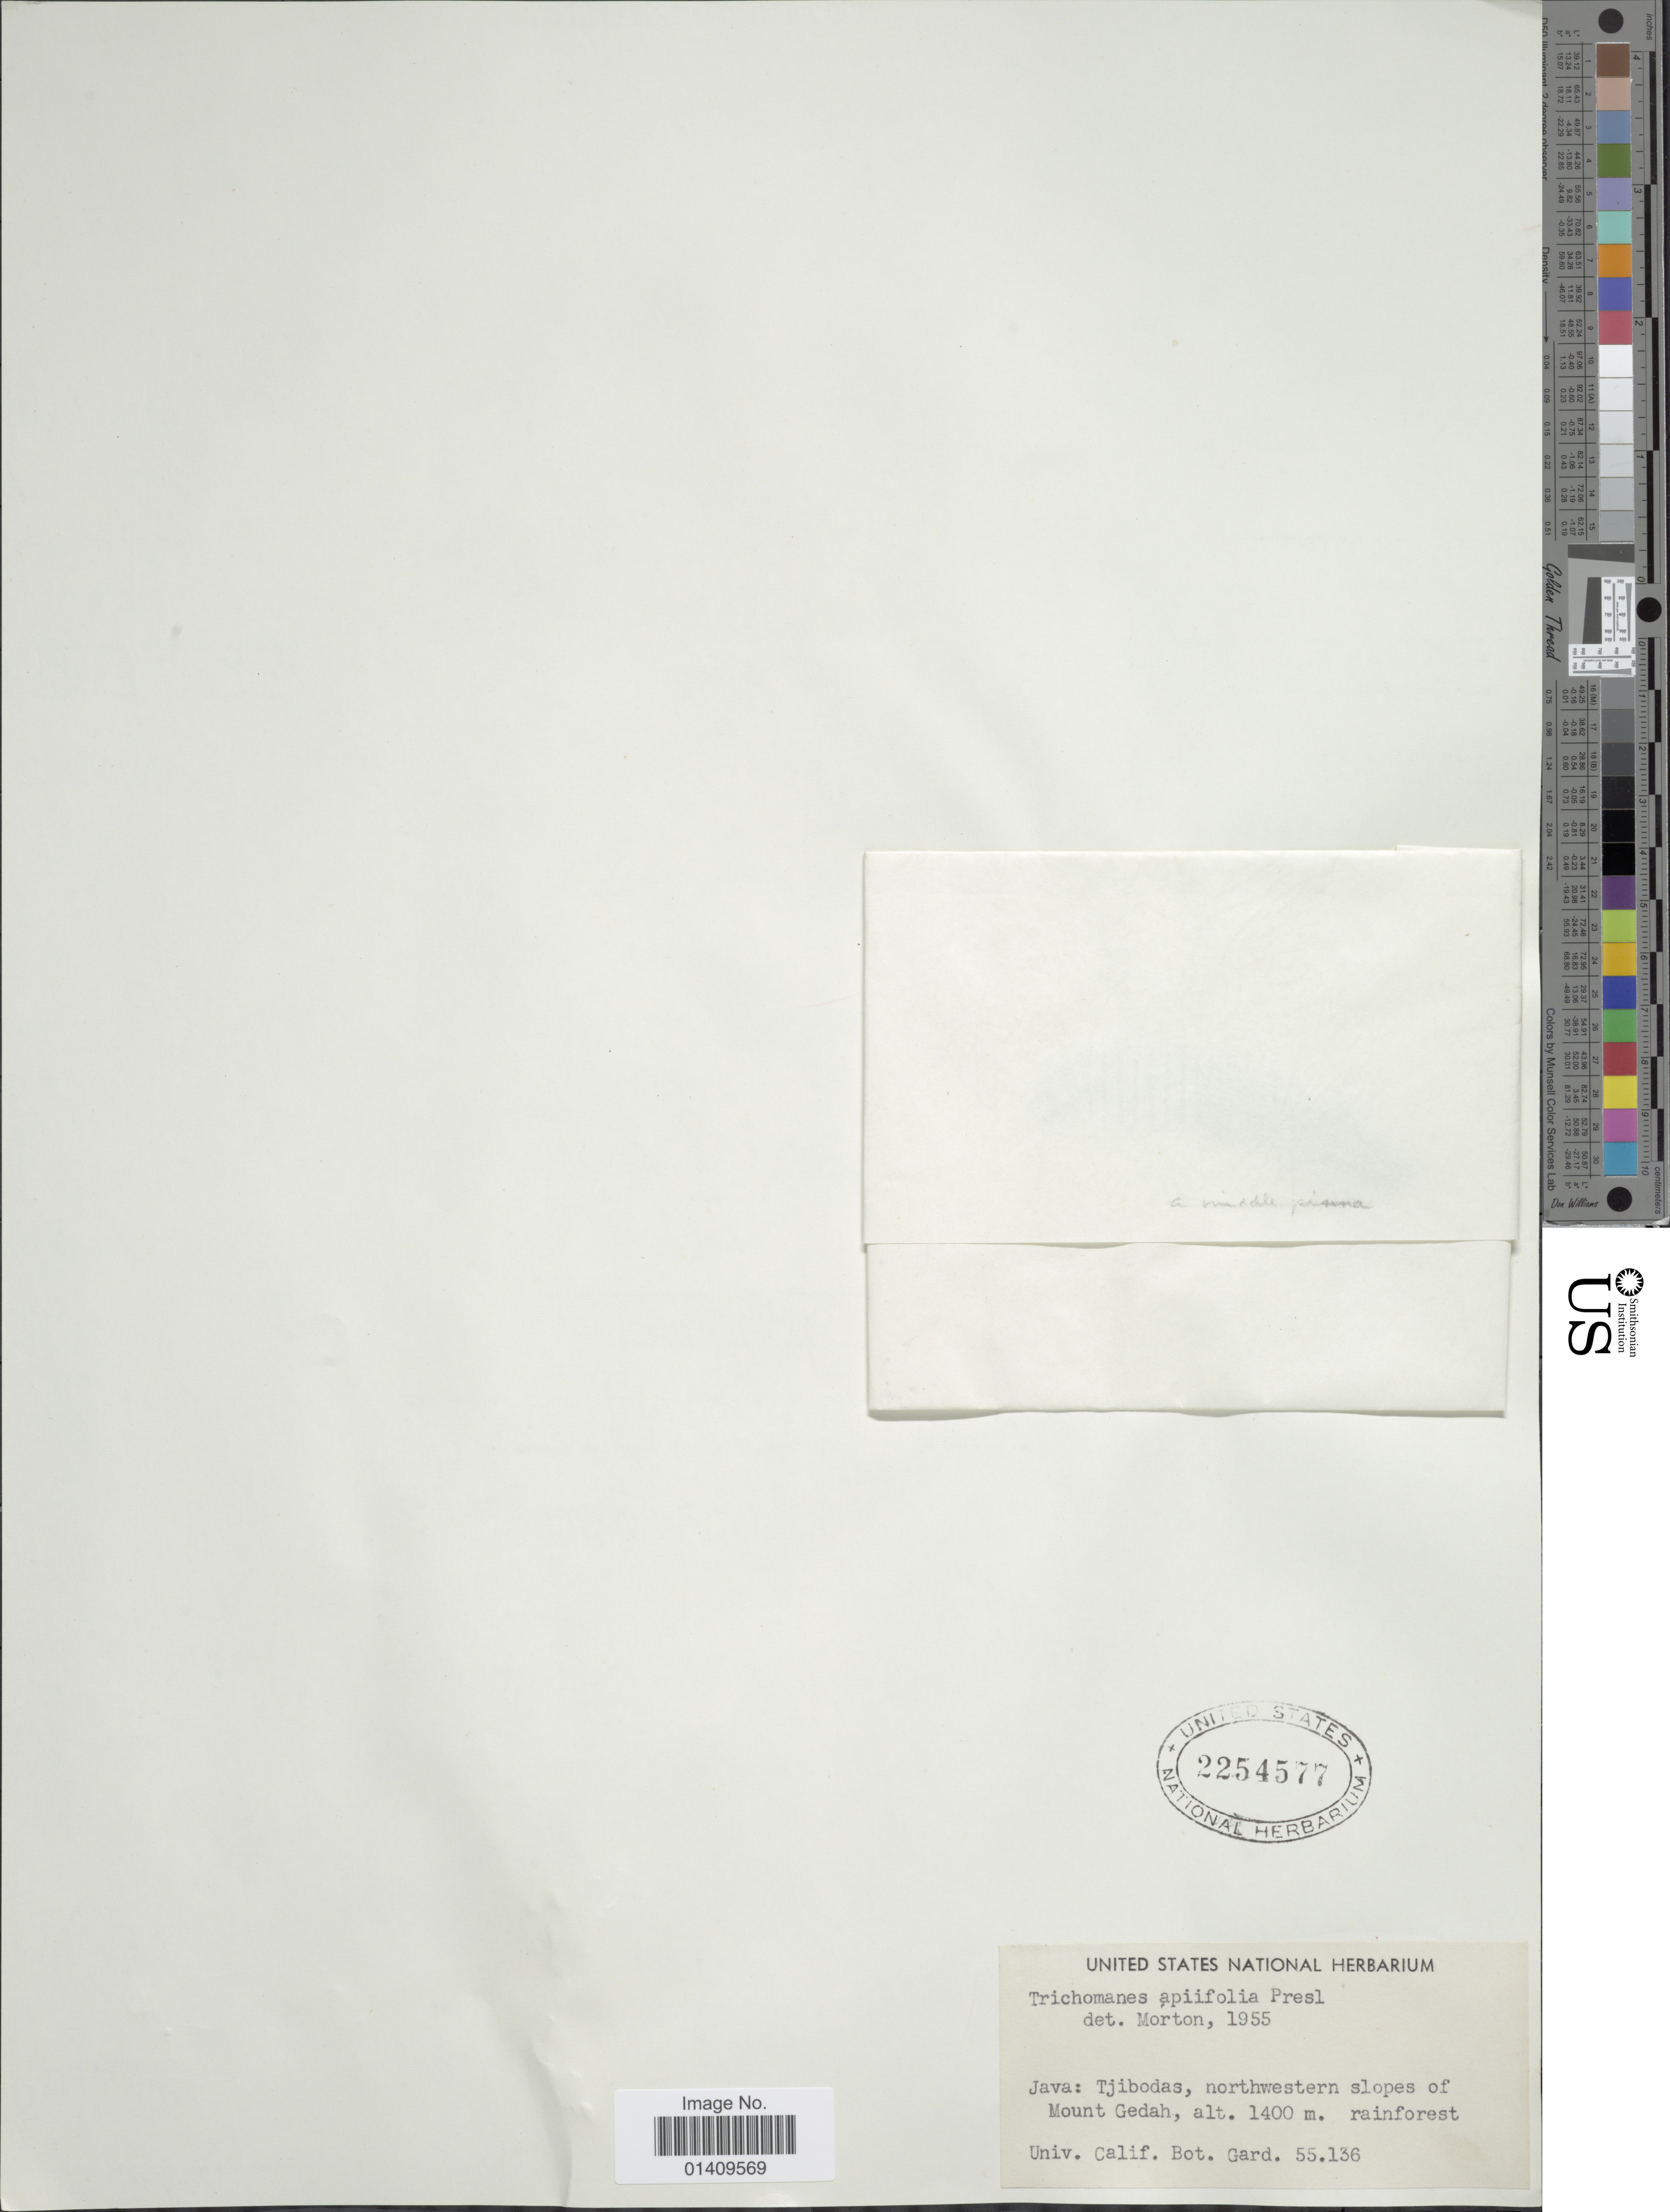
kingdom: Plantae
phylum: Tracheophyta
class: Polypodiopsida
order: Hymenophyllales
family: Hymenophyllaceae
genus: Callistopteris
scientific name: Callistopteris apiifolia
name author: (C. Presl) Copel.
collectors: Univ. Calif. Bot. Gard.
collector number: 55136*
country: Indonesia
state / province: Java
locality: Java: Tjibodas northwestern slope of Mount Gedah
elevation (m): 1400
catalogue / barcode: US 2254577